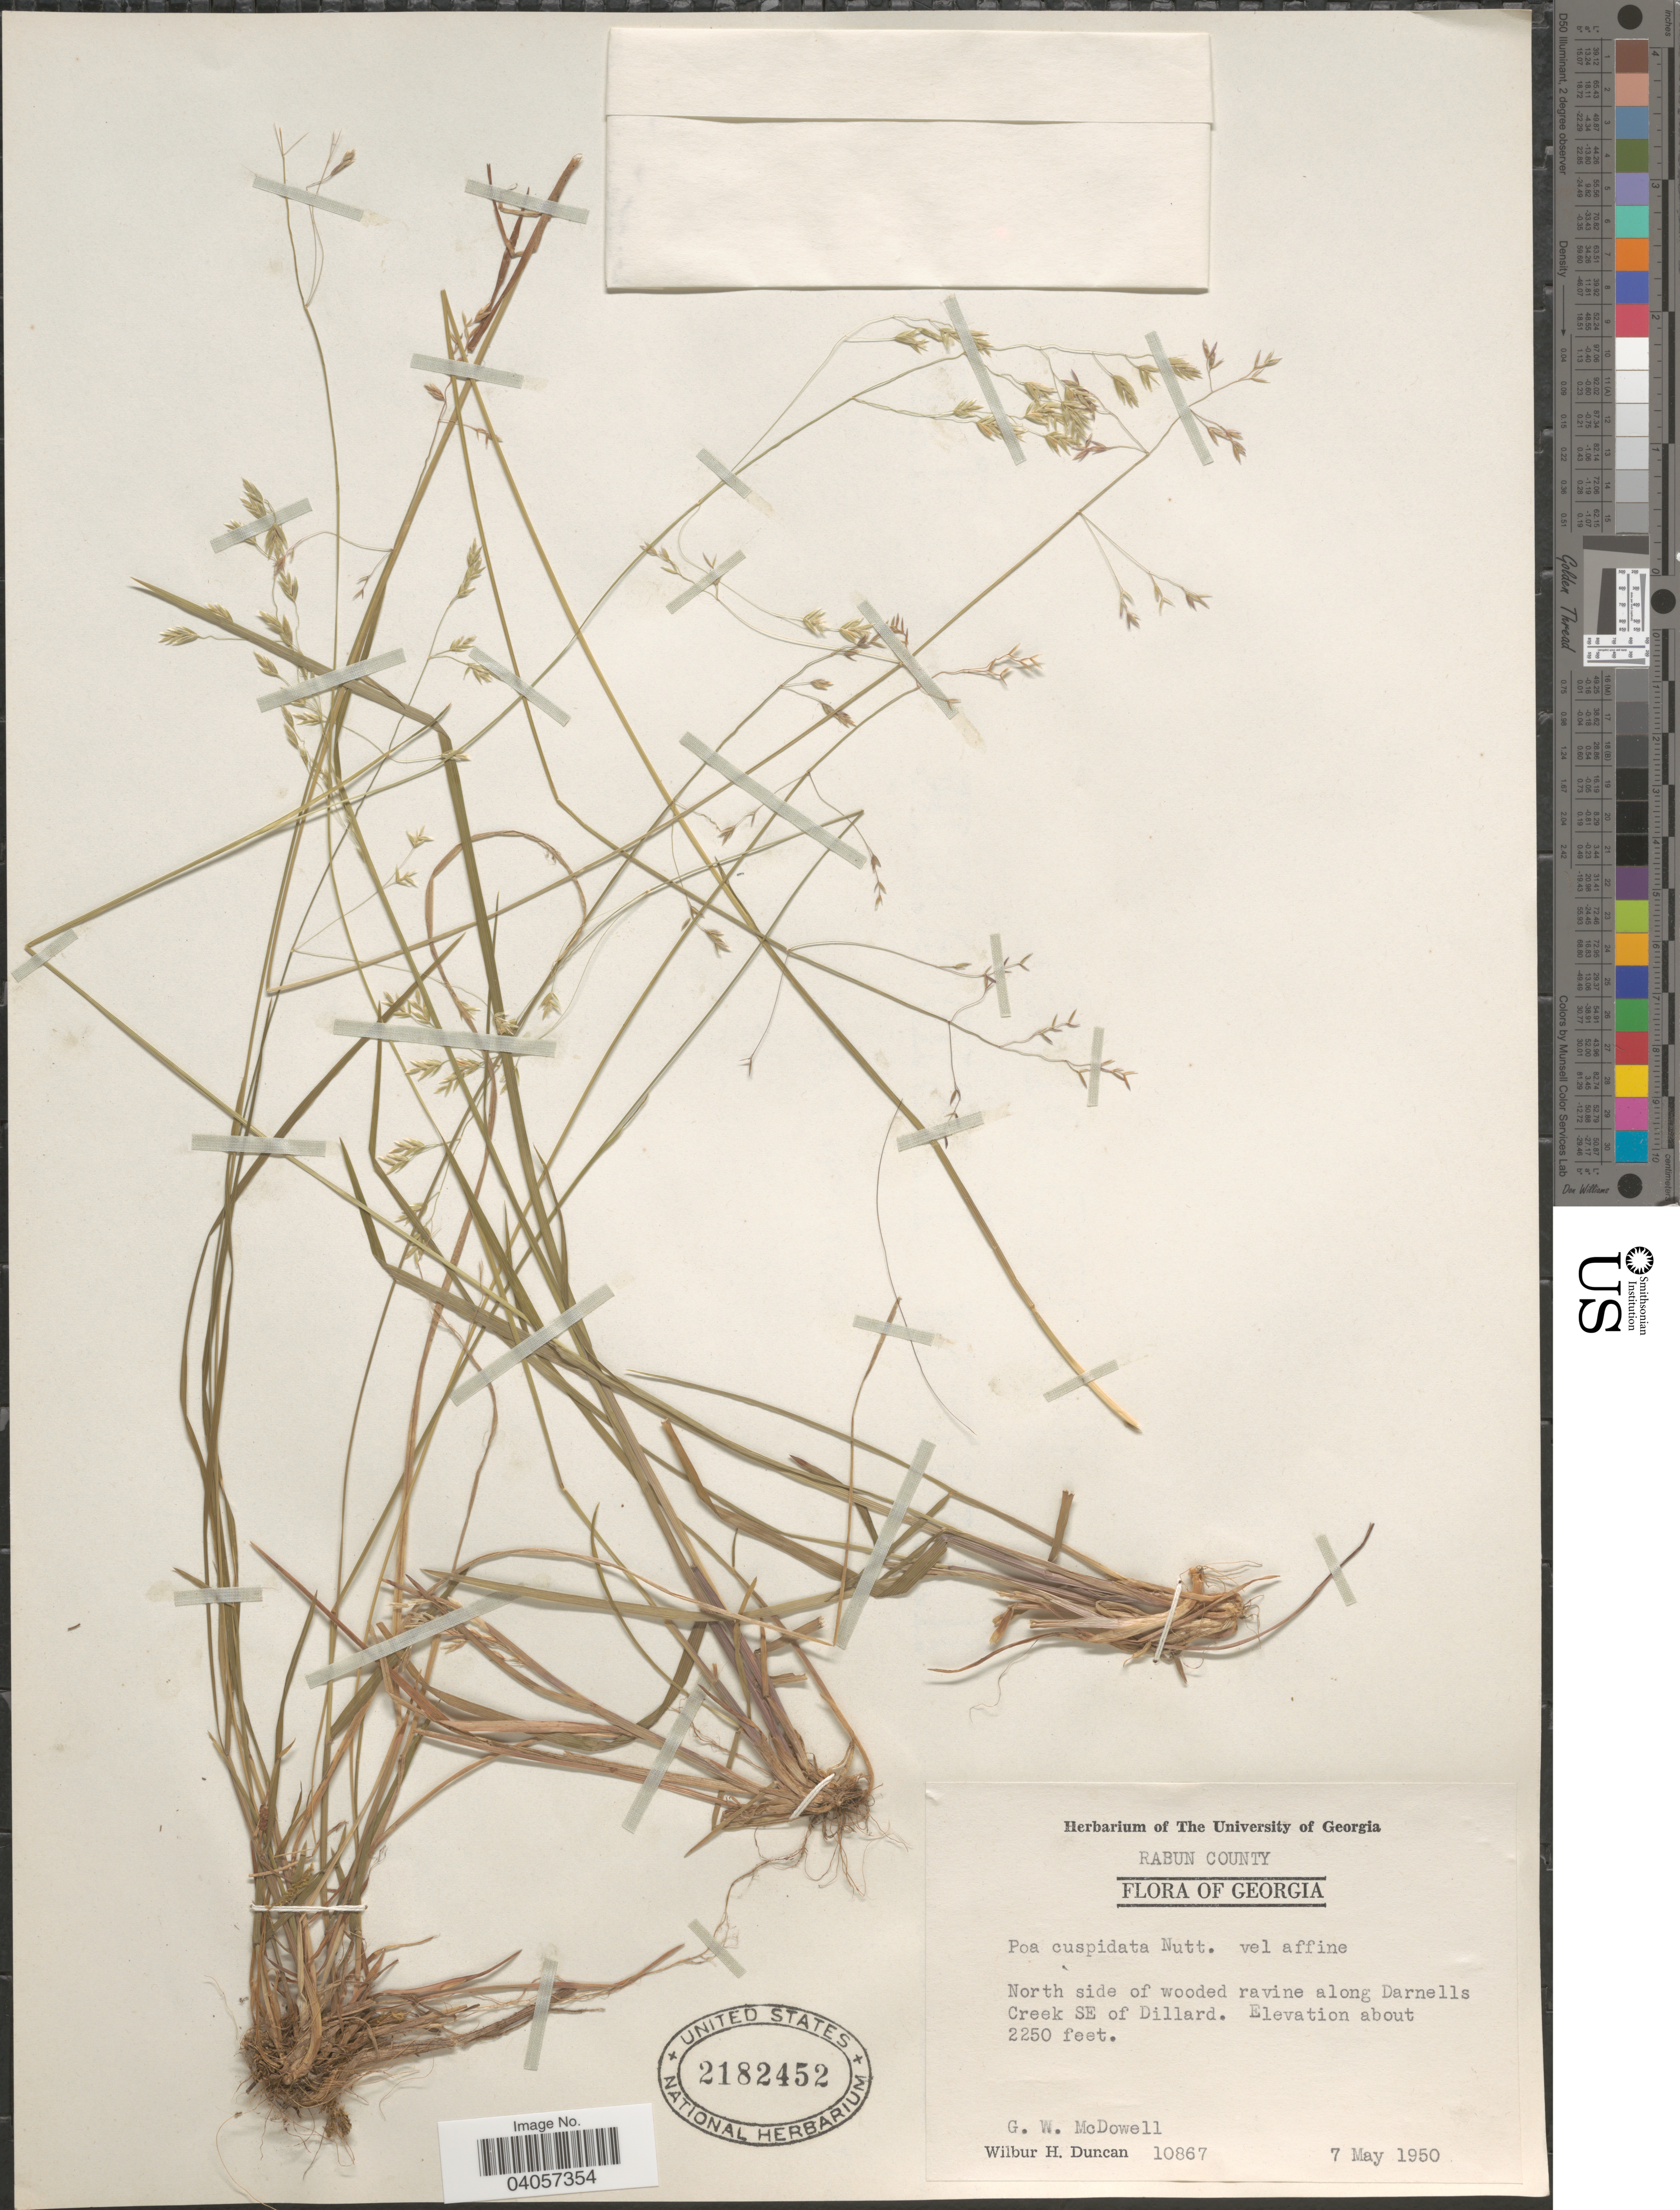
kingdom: Plantae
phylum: Tracheophyta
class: Liliopsida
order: Poales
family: Poaceae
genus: Poa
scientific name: Poa cuspidata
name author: Nutt.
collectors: G. McDowell & W. H. Duncan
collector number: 10867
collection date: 1950-05-07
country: United States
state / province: Georgia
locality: Rabun County. North side of wooded ravine along Darnells Creek SE of Dillard.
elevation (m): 686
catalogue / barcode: US 2182452